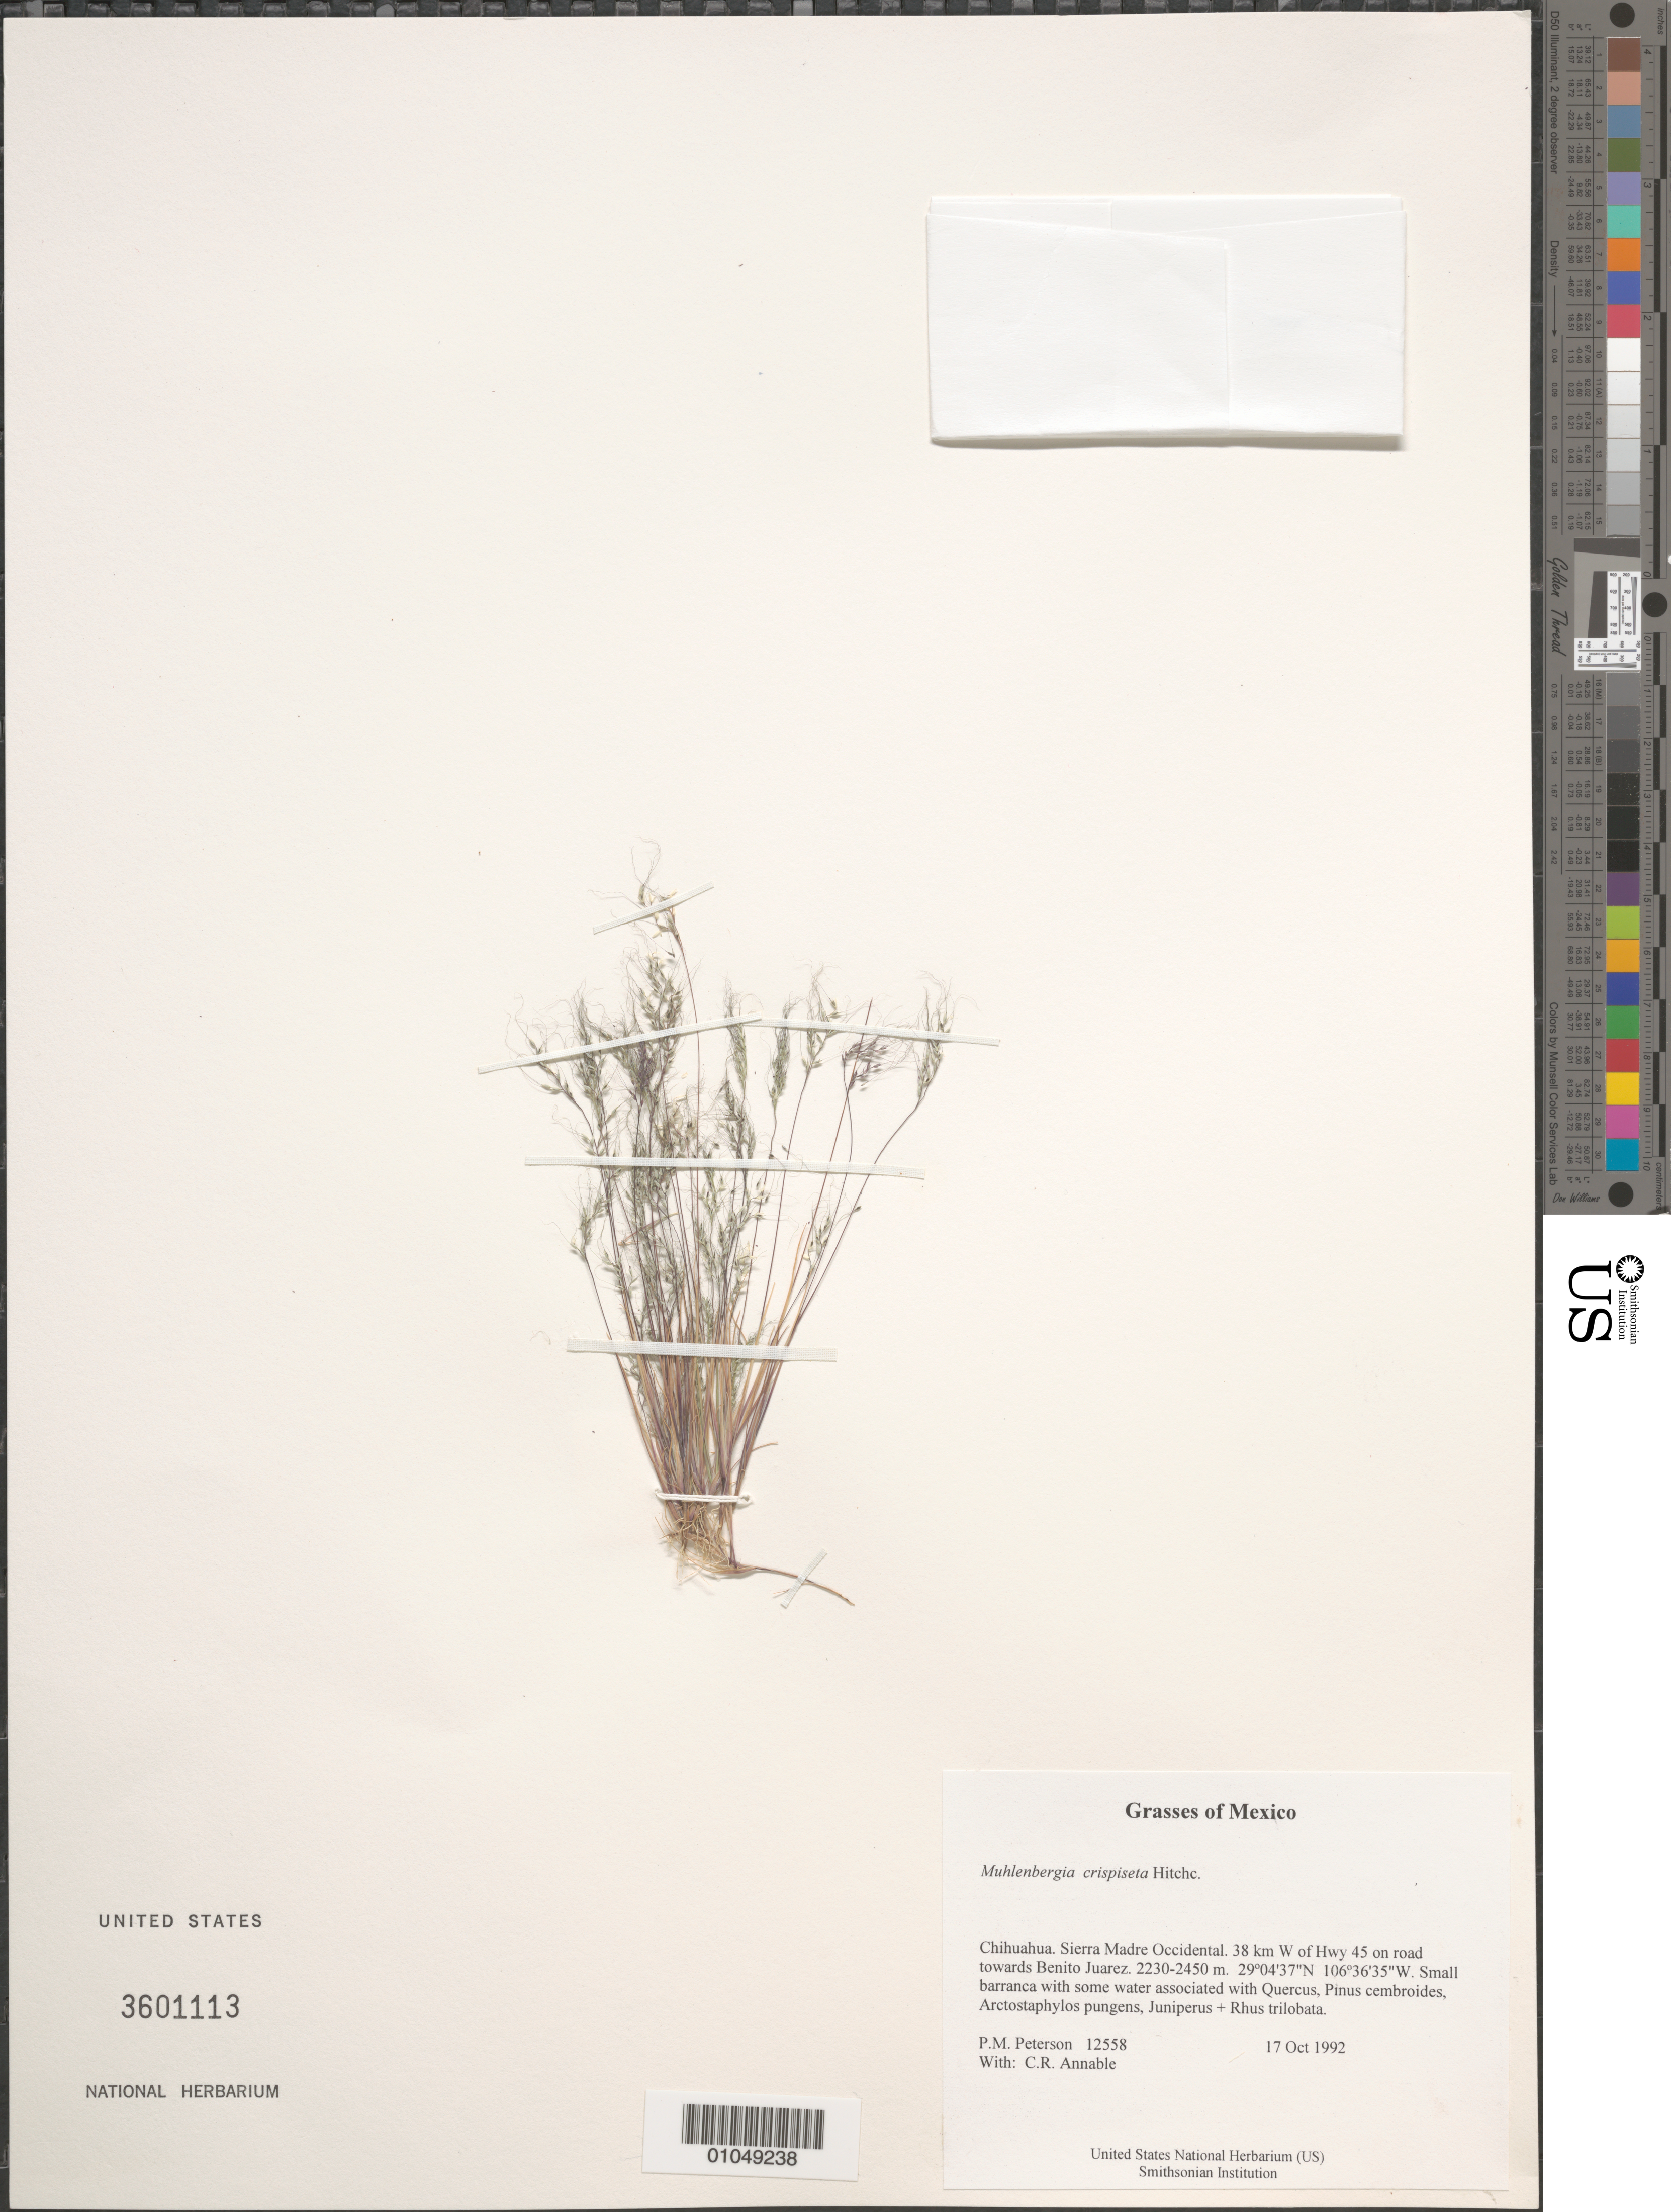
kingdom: Plantae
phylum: Tracheophyta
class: Liliopsida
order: Poales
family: Poaceae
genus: Muhlenbergia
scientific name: Muhlenbergia crispiseta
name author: Hitchc.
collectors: P. M. Peterson & C. R. Annable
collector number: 12558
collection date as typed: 17 Oct 1992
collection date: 1992-10-17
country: Mexico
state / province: Chihuahua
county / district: Sierra Madre Occidental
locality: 38 km W of Hwy 45 on road towards Benito Juarez.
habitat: Small barranca with some water associated with Quercus, Pinus cembroides, Arctostaphylos pungens, Juniperus + Rhus trilobata.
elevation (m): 2230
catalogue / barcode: US 3601113